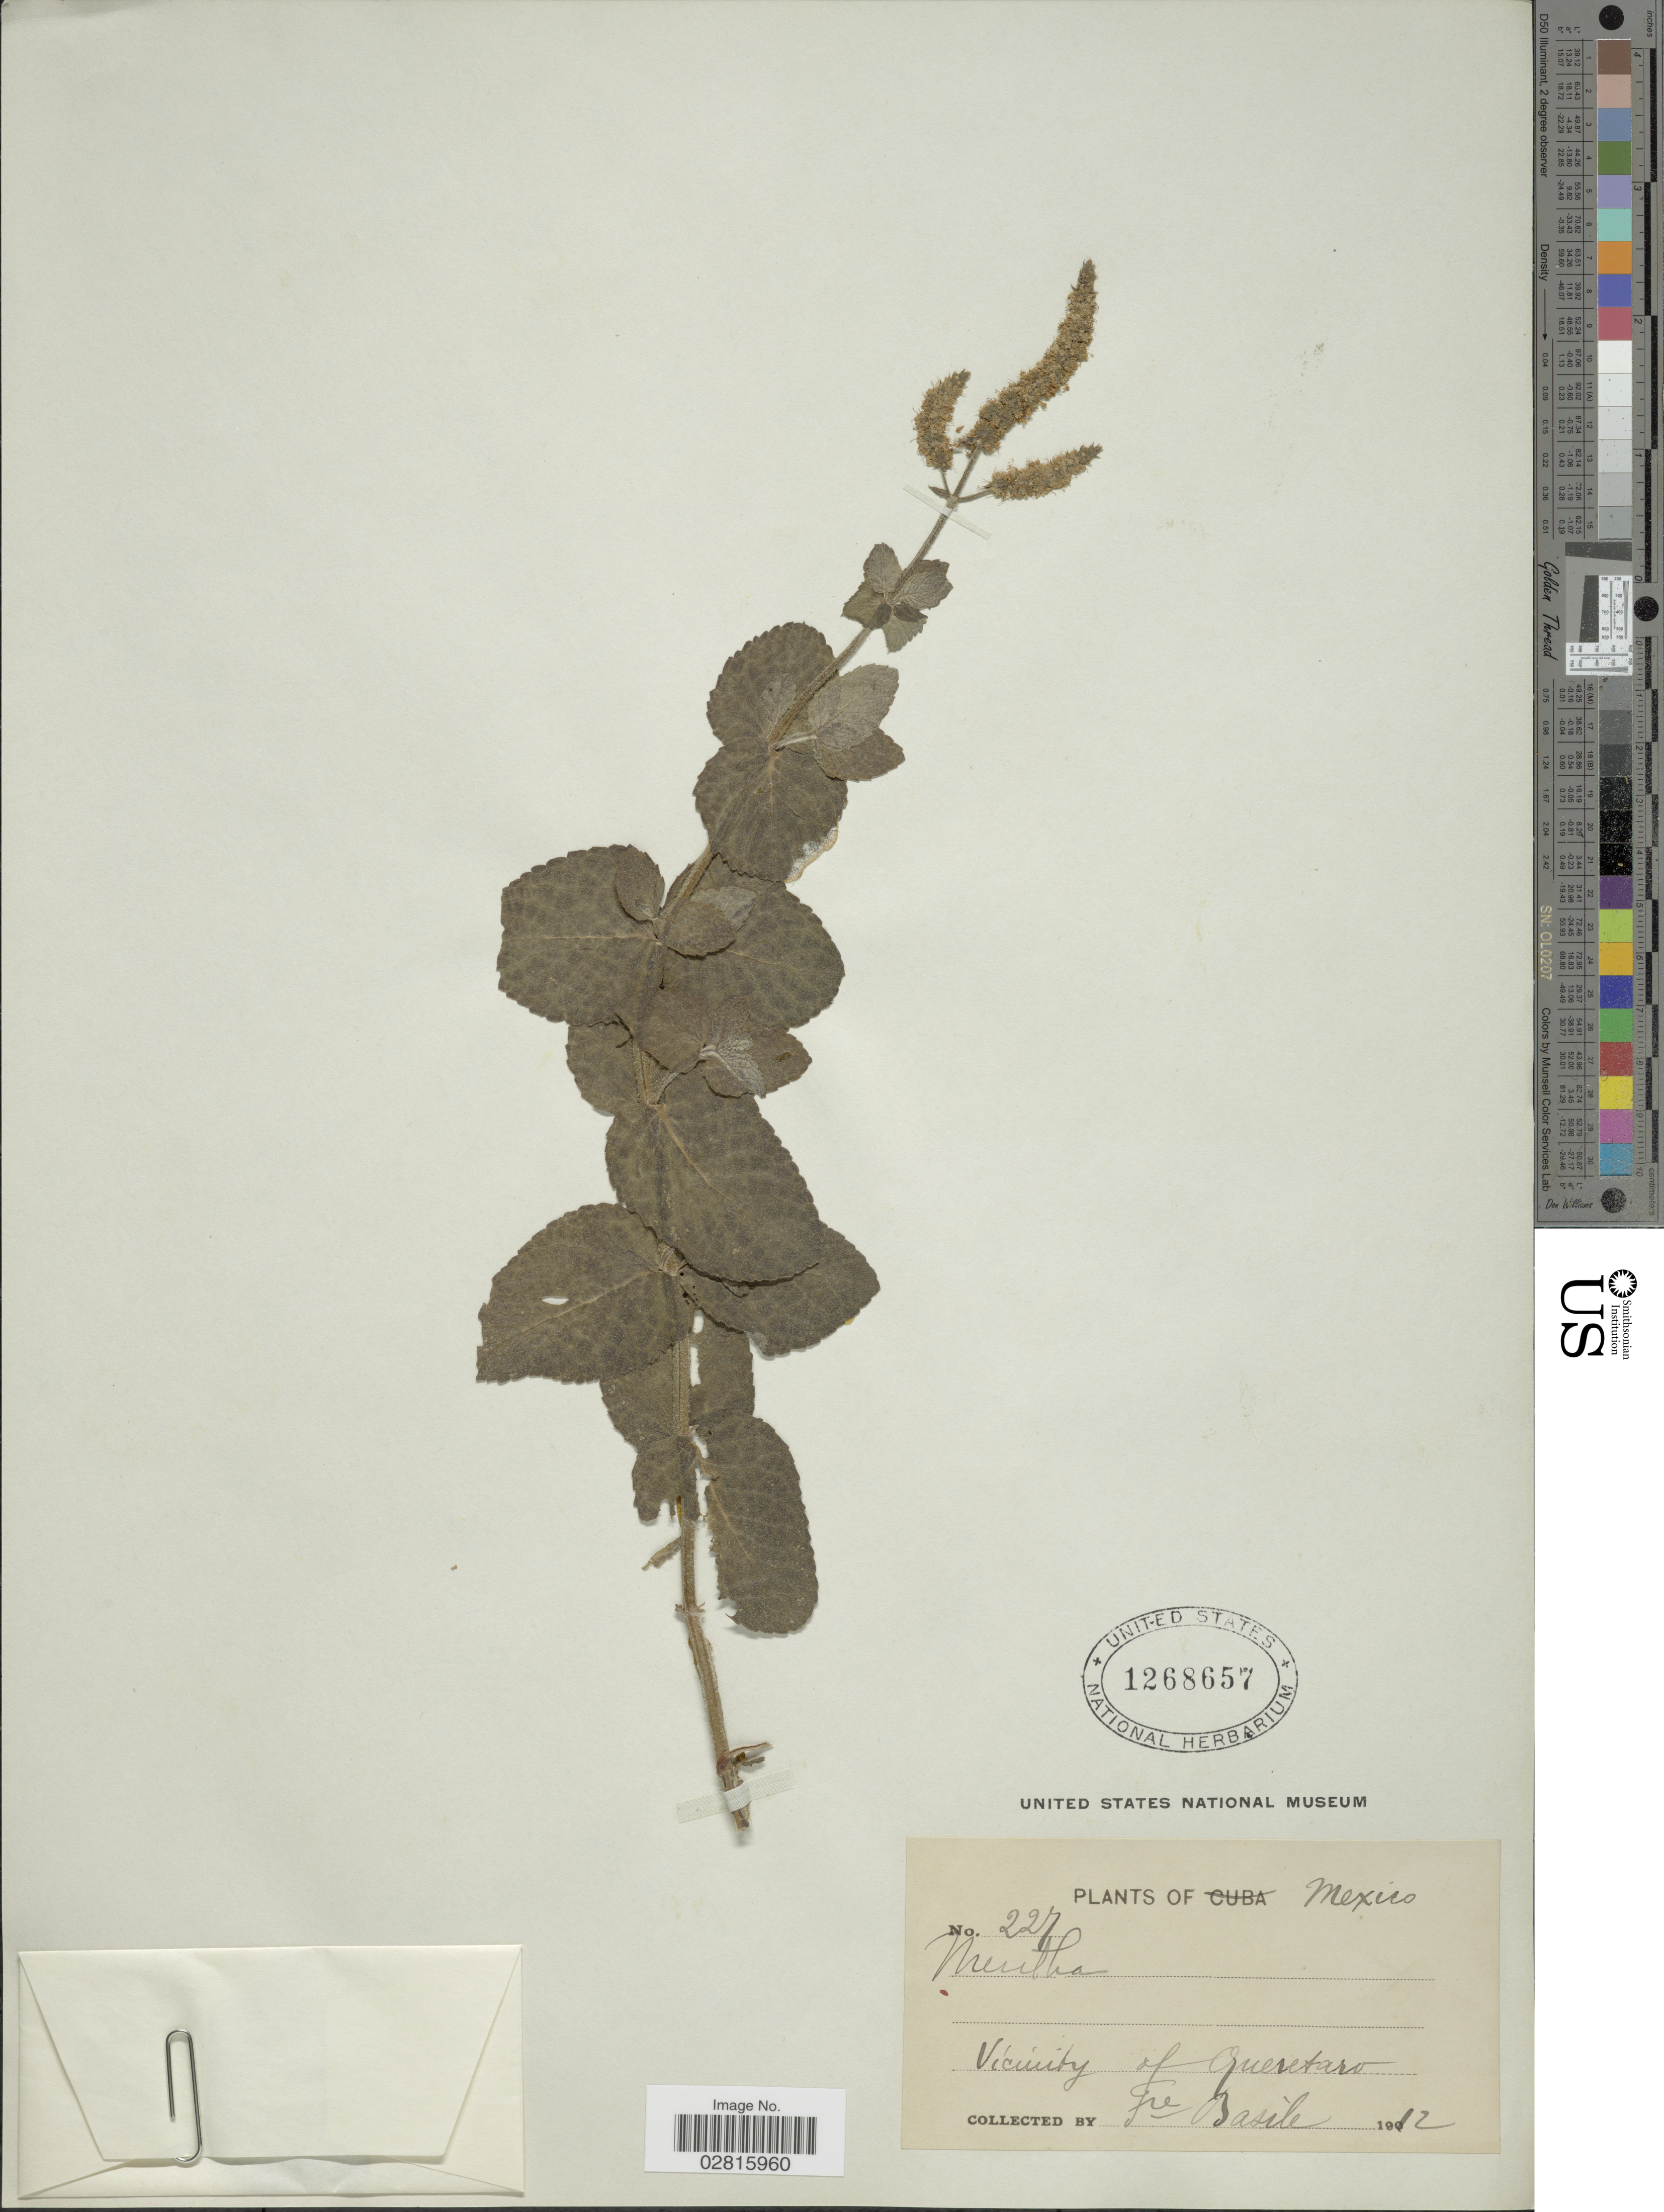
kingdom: Plantae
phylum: Tracheophyta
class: Magnoliopsida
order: Lamiales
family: Lamiaceae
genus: Mentha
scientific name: Mentha sp.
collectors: F. Basile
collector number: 227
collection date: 1912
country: Mexico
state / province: Querétaro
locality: Vicinity of Queretaro.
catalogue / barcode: US 1268657